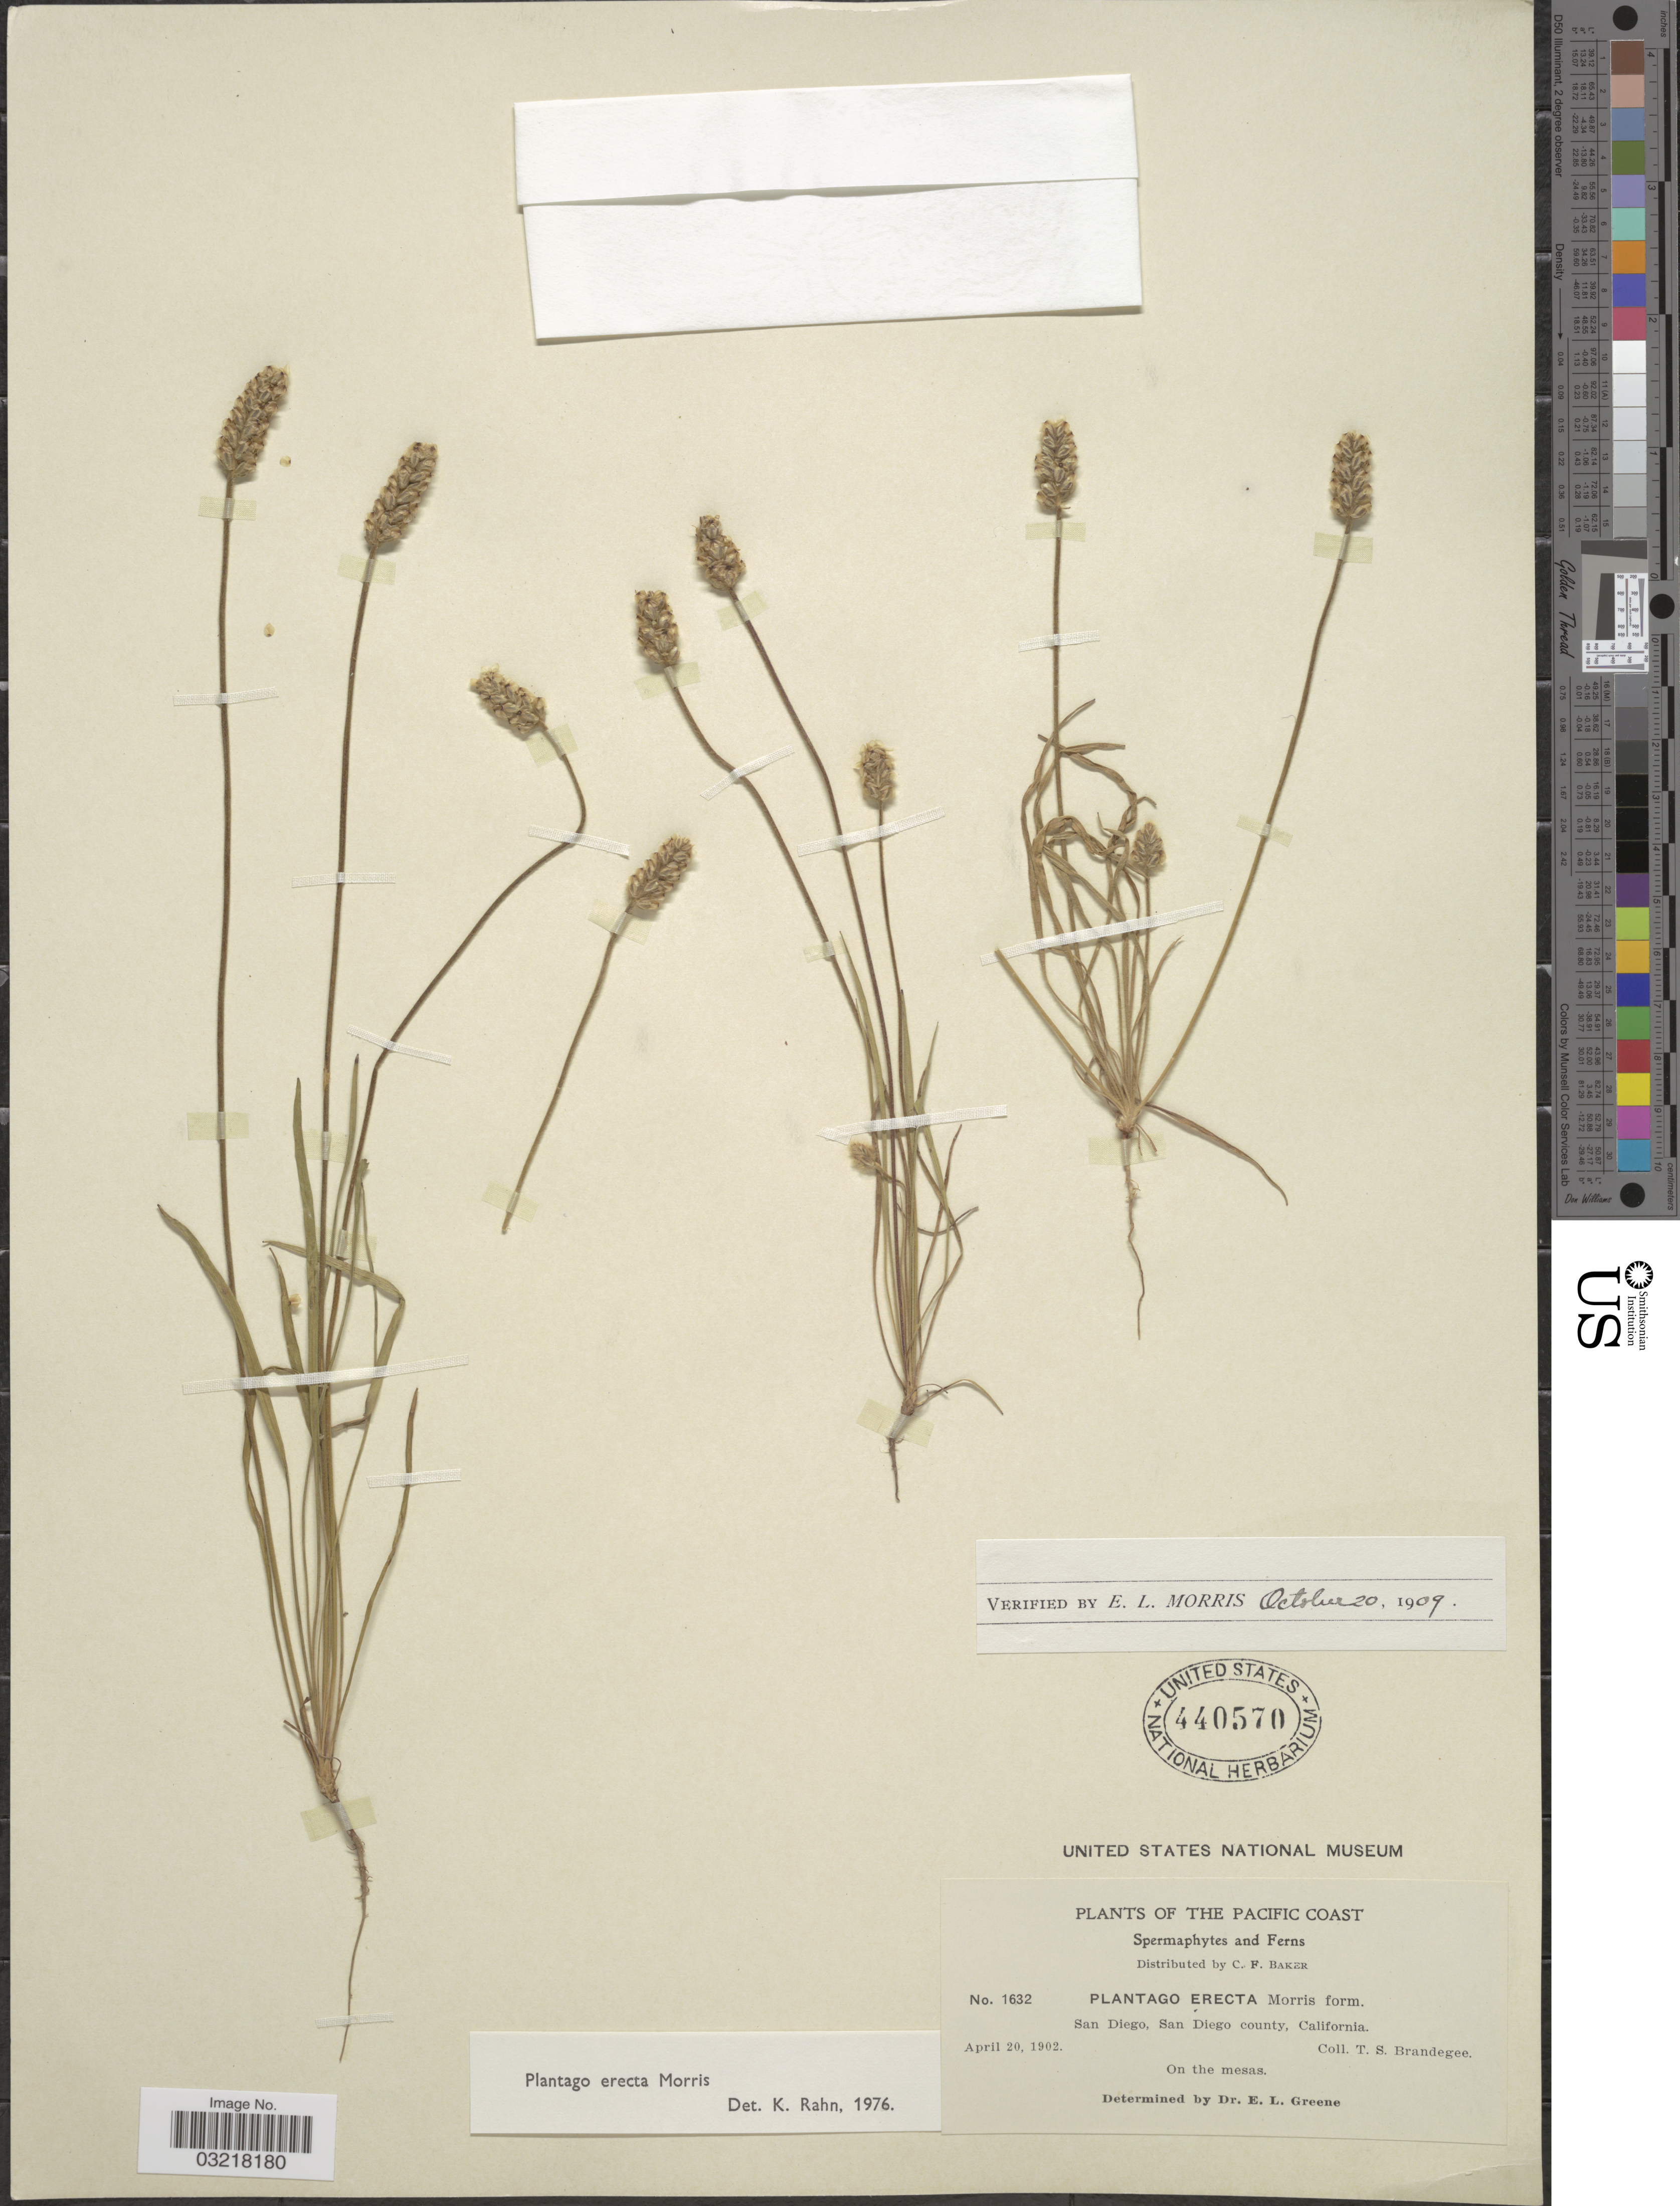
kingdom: Plantae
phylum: Tracheophyta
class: Magnoliopsida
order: Lamiales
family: Plantaginaceae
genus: Plantago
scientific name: Plantago erecta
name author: Morris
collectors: T. S. Brandegee (herbarium)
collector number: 1632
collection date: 1902-04-20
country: United States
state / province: California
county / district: San Diego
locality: The Pacific Coast. San Diego, San Diego county.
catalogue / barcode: US 440570